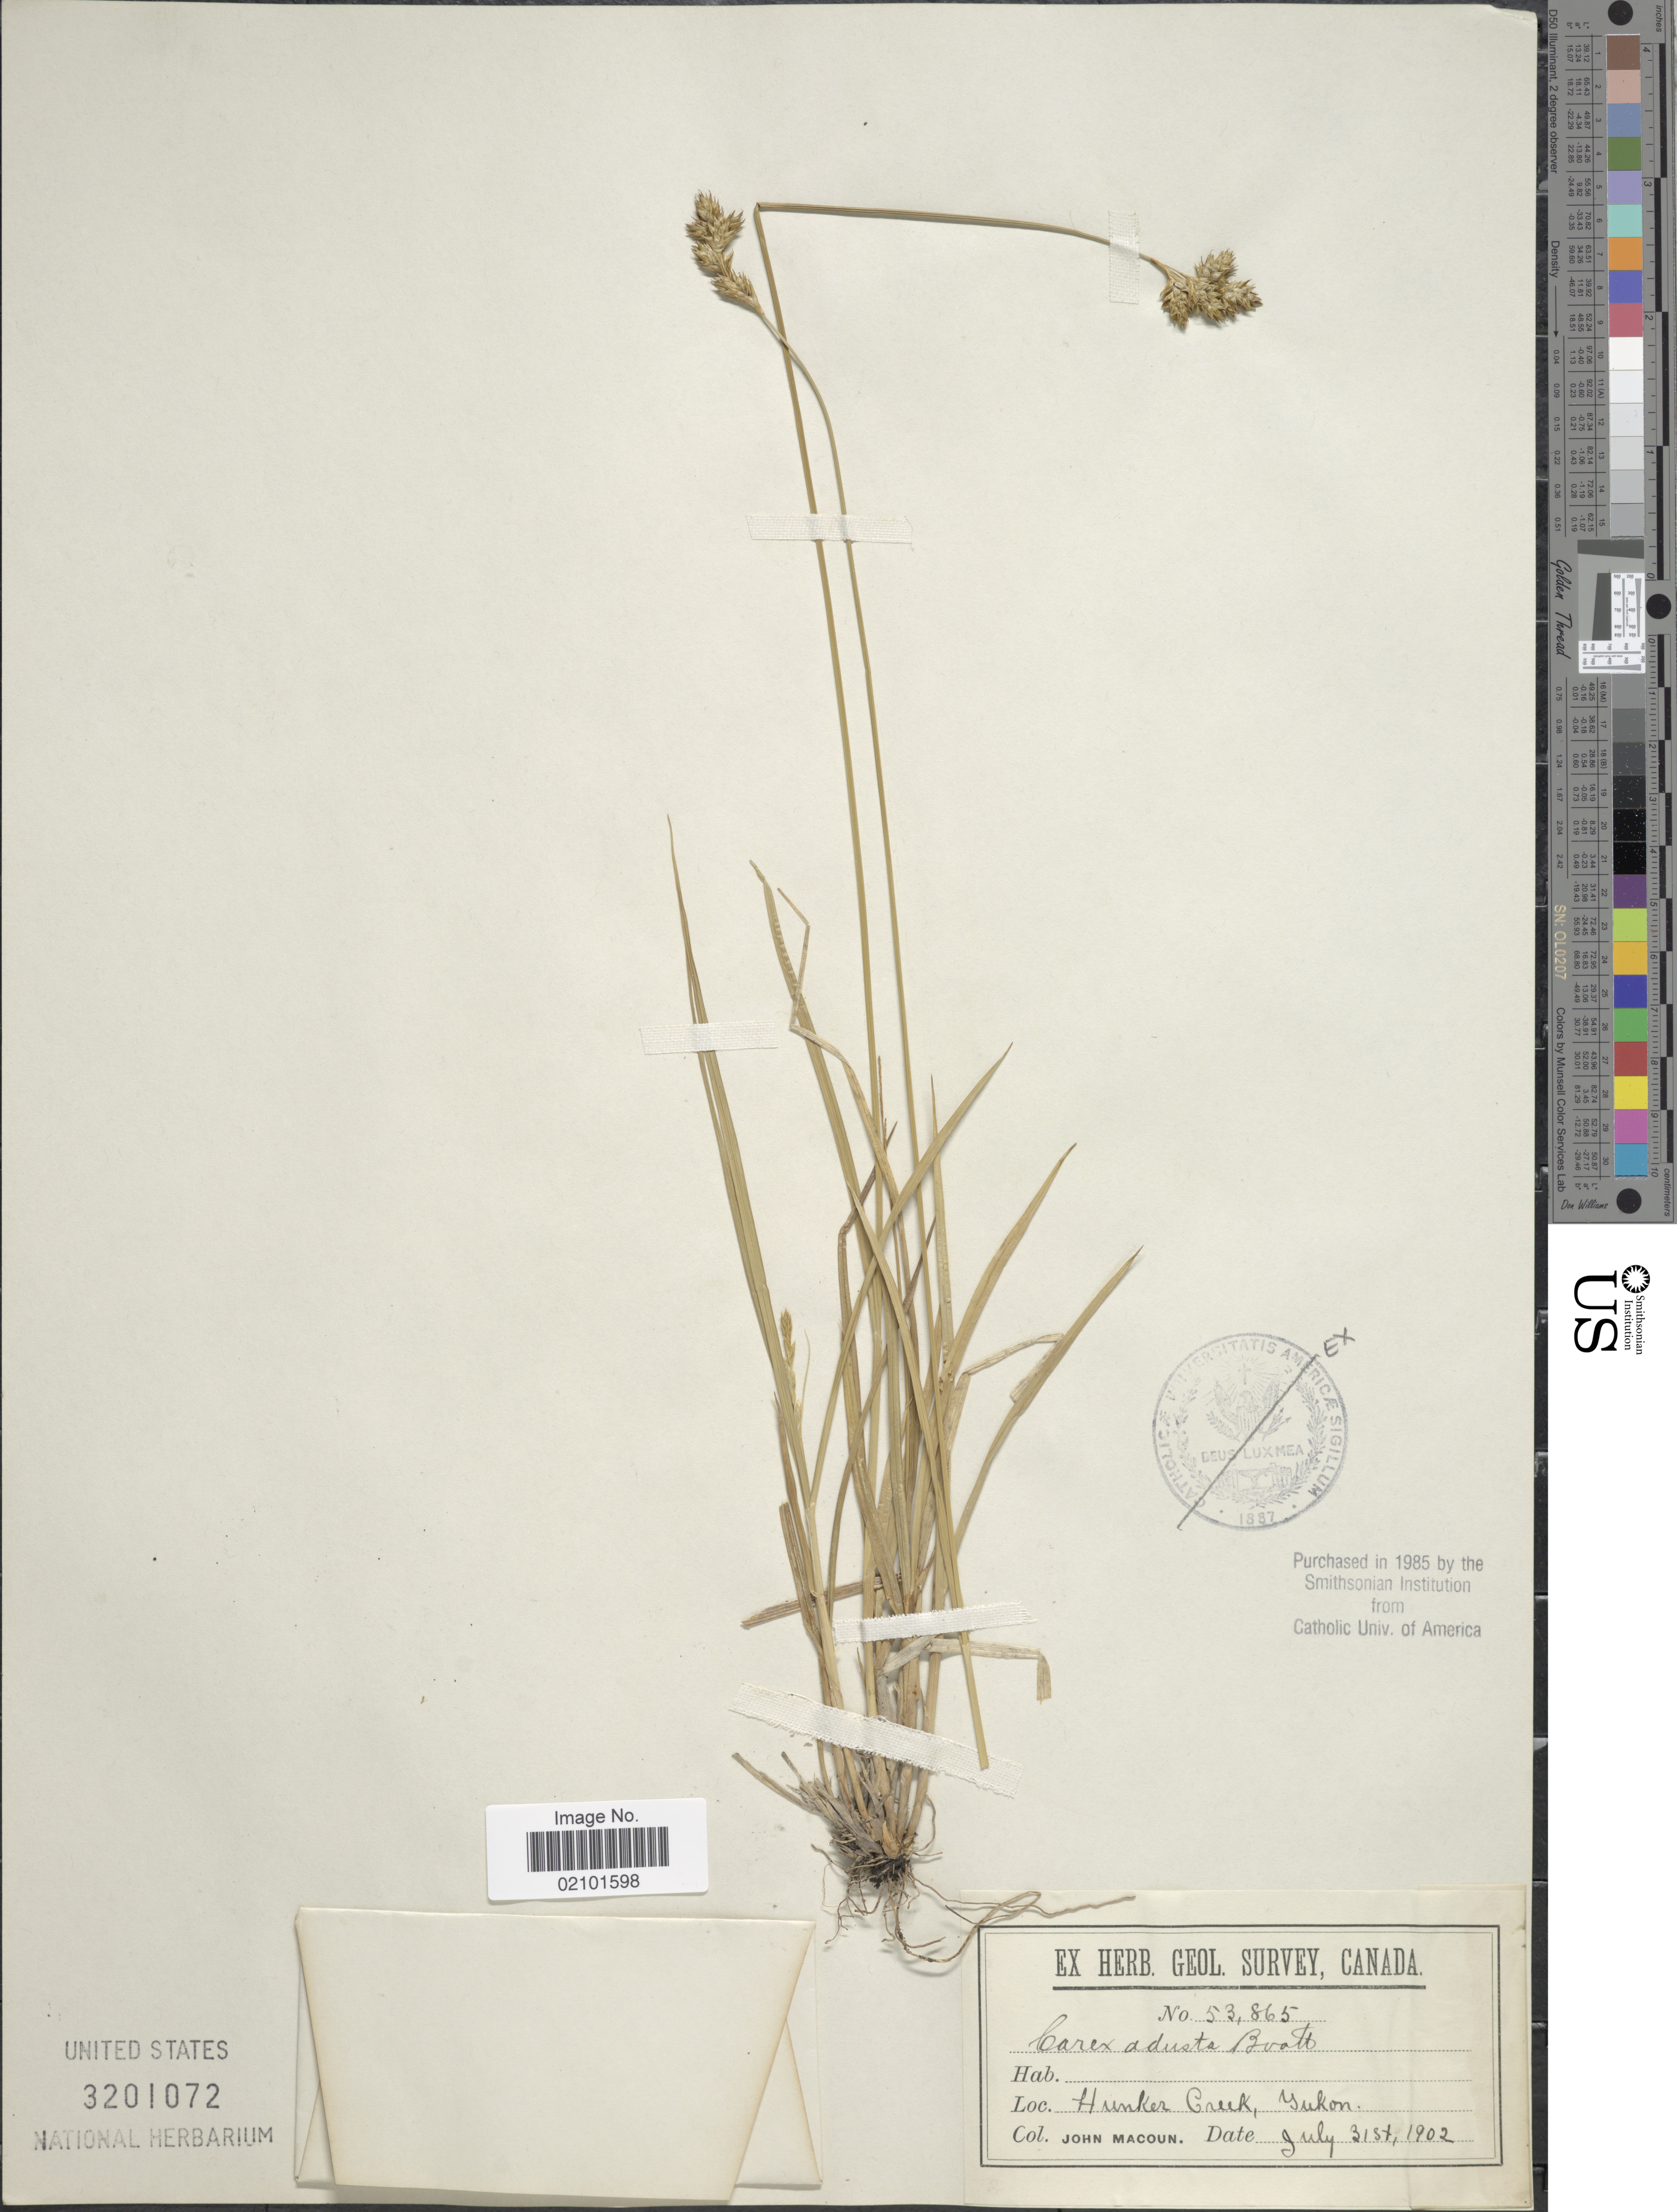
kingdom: Plantae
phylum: Tracheophyta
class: Liliopsida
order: Poales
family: Cyperaceae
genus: Carex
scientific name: Carex adusta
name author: Boott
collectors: J. Macoun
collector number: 53865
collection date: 1902-07-31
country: Canada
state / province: Yukon Territory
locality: Hunker Creek, Yukon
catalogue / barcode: US 3201072